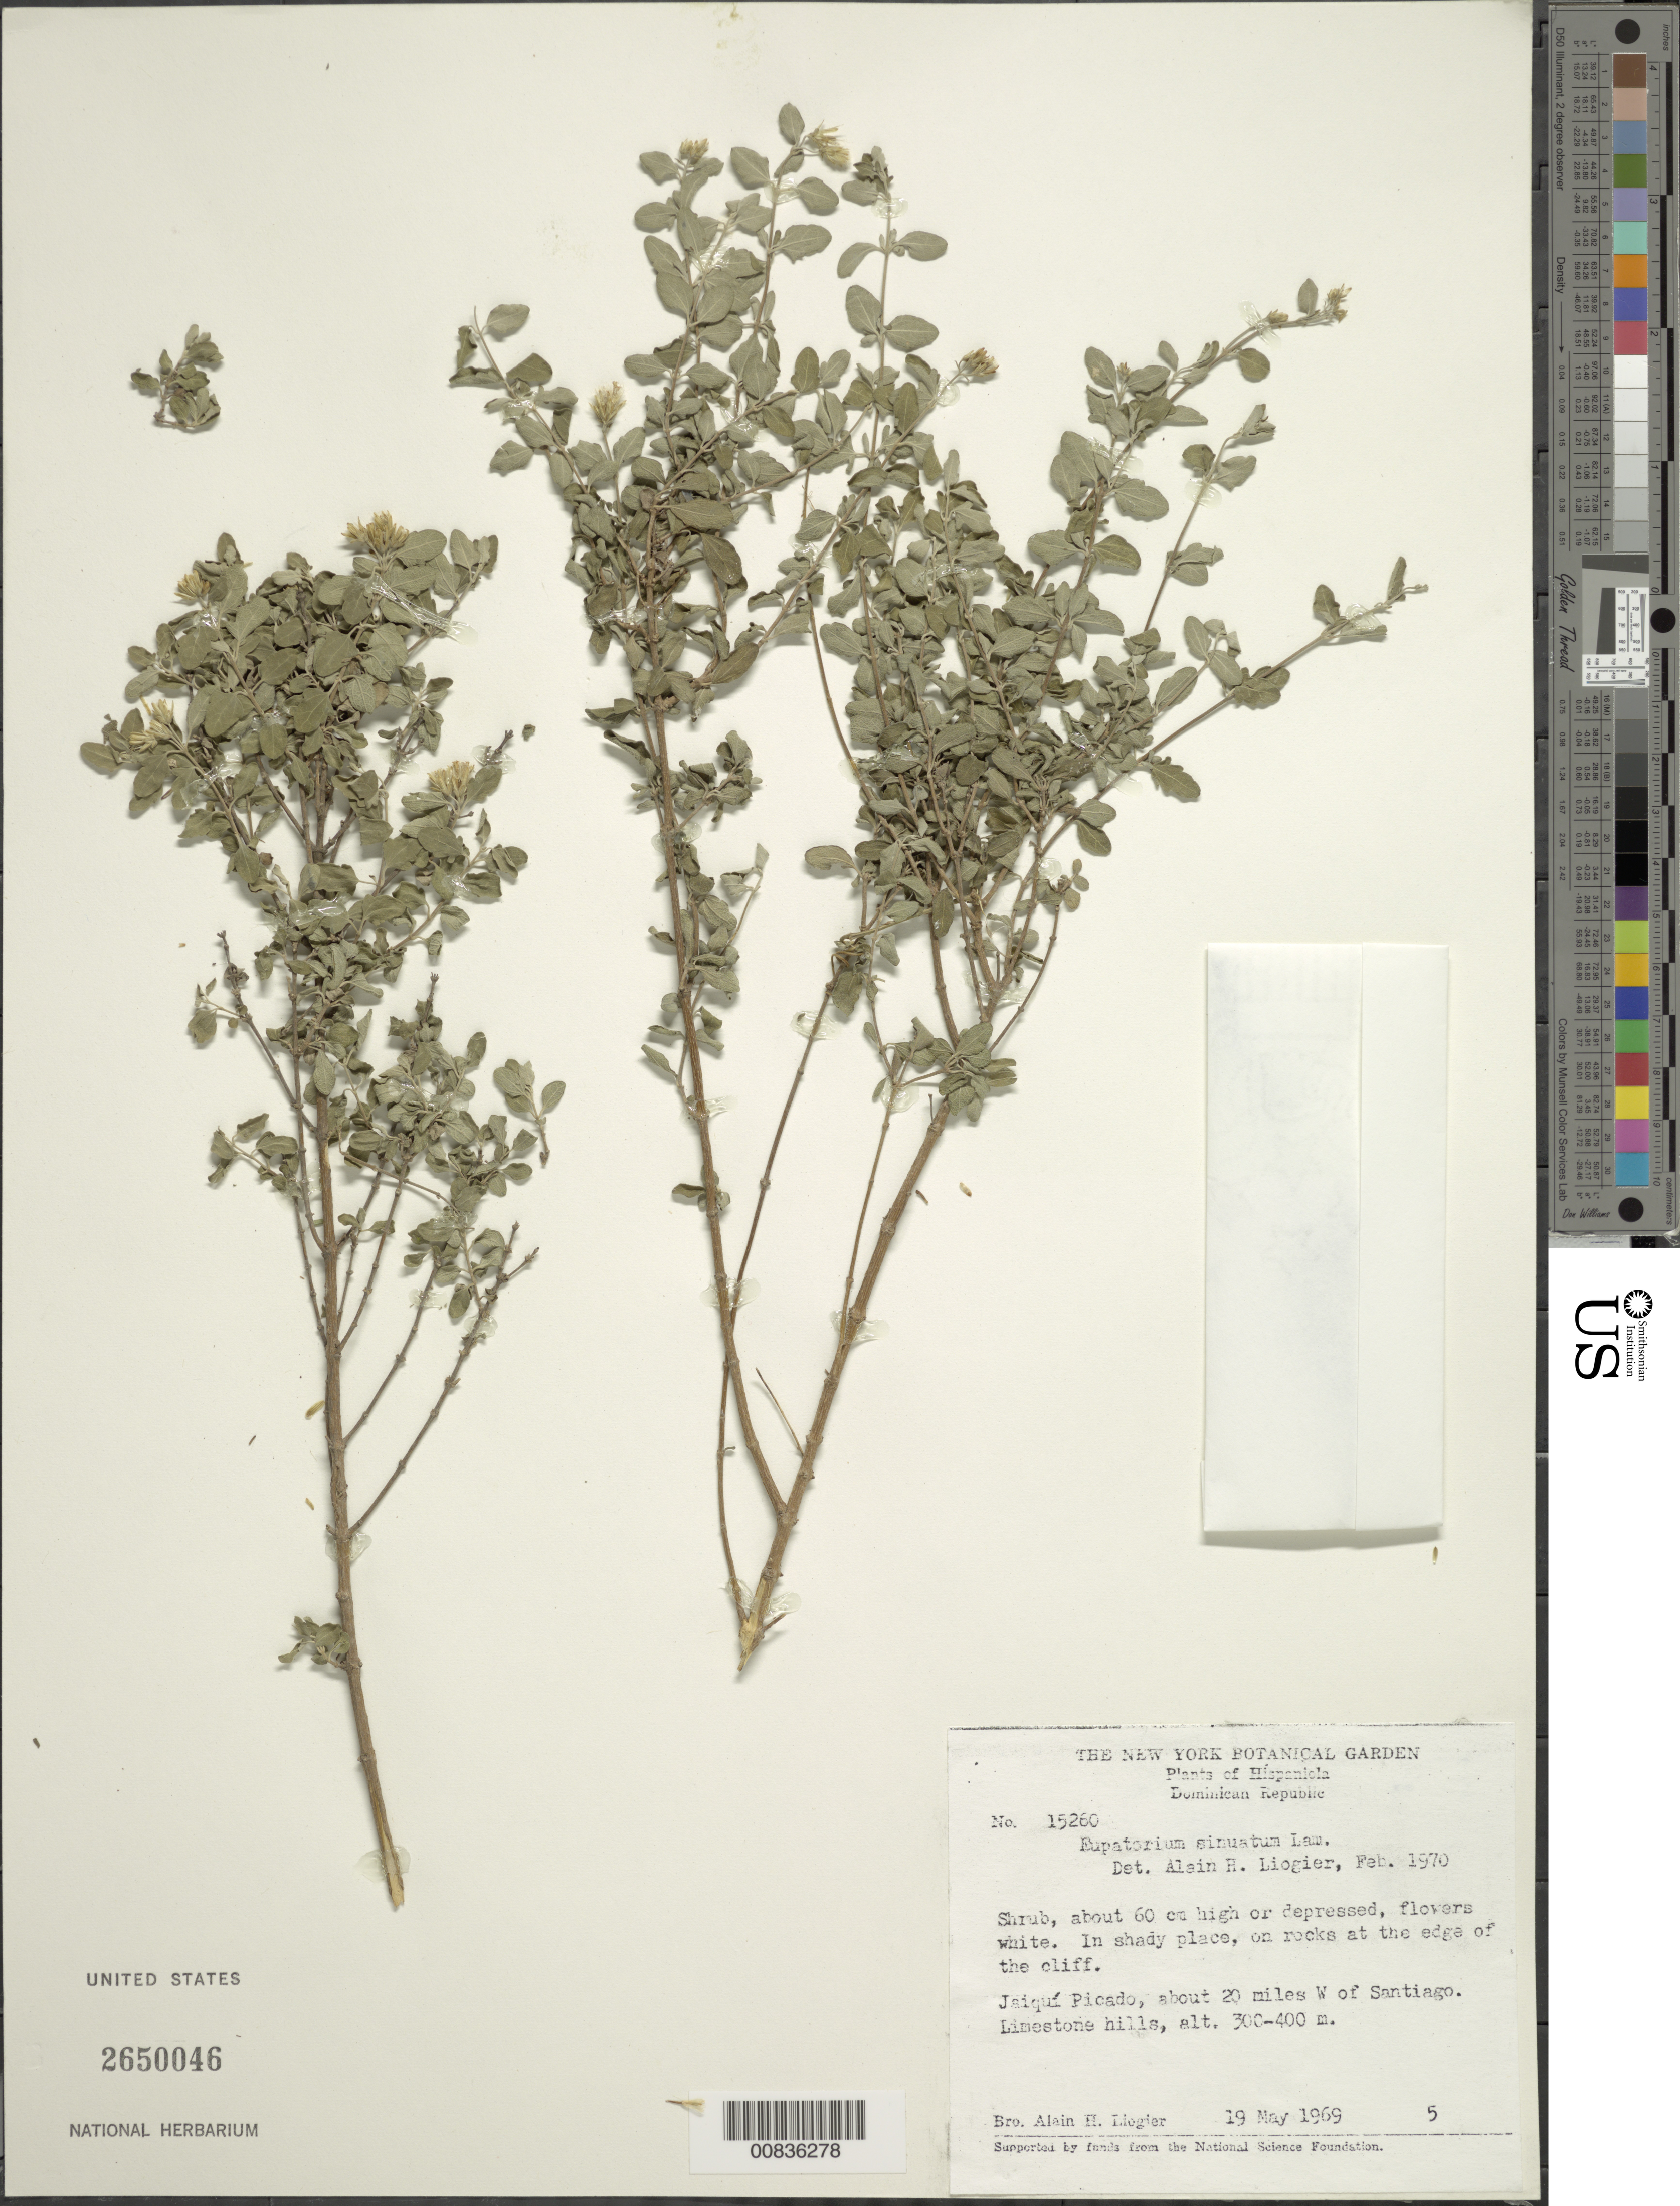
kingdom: Plantae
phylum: Tracheophyta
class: Magnoliopsida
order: Asterales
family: Asteraceae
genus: Chromolaena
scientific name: Chromolaena sinuata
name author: (Lam.) R.M. King & H. Rob.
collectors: A. H. Liogier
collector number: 15260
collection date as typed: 19 May 1969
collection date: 1969-05-19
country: Dominican Republic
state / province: Santiago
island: Hispaniola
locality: Jaiquí Picado, about 20 miles W of Santiago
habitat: In shady place, on rocks at the edge of the cliff of limestone hills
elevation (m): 300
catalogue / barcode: US 2650046